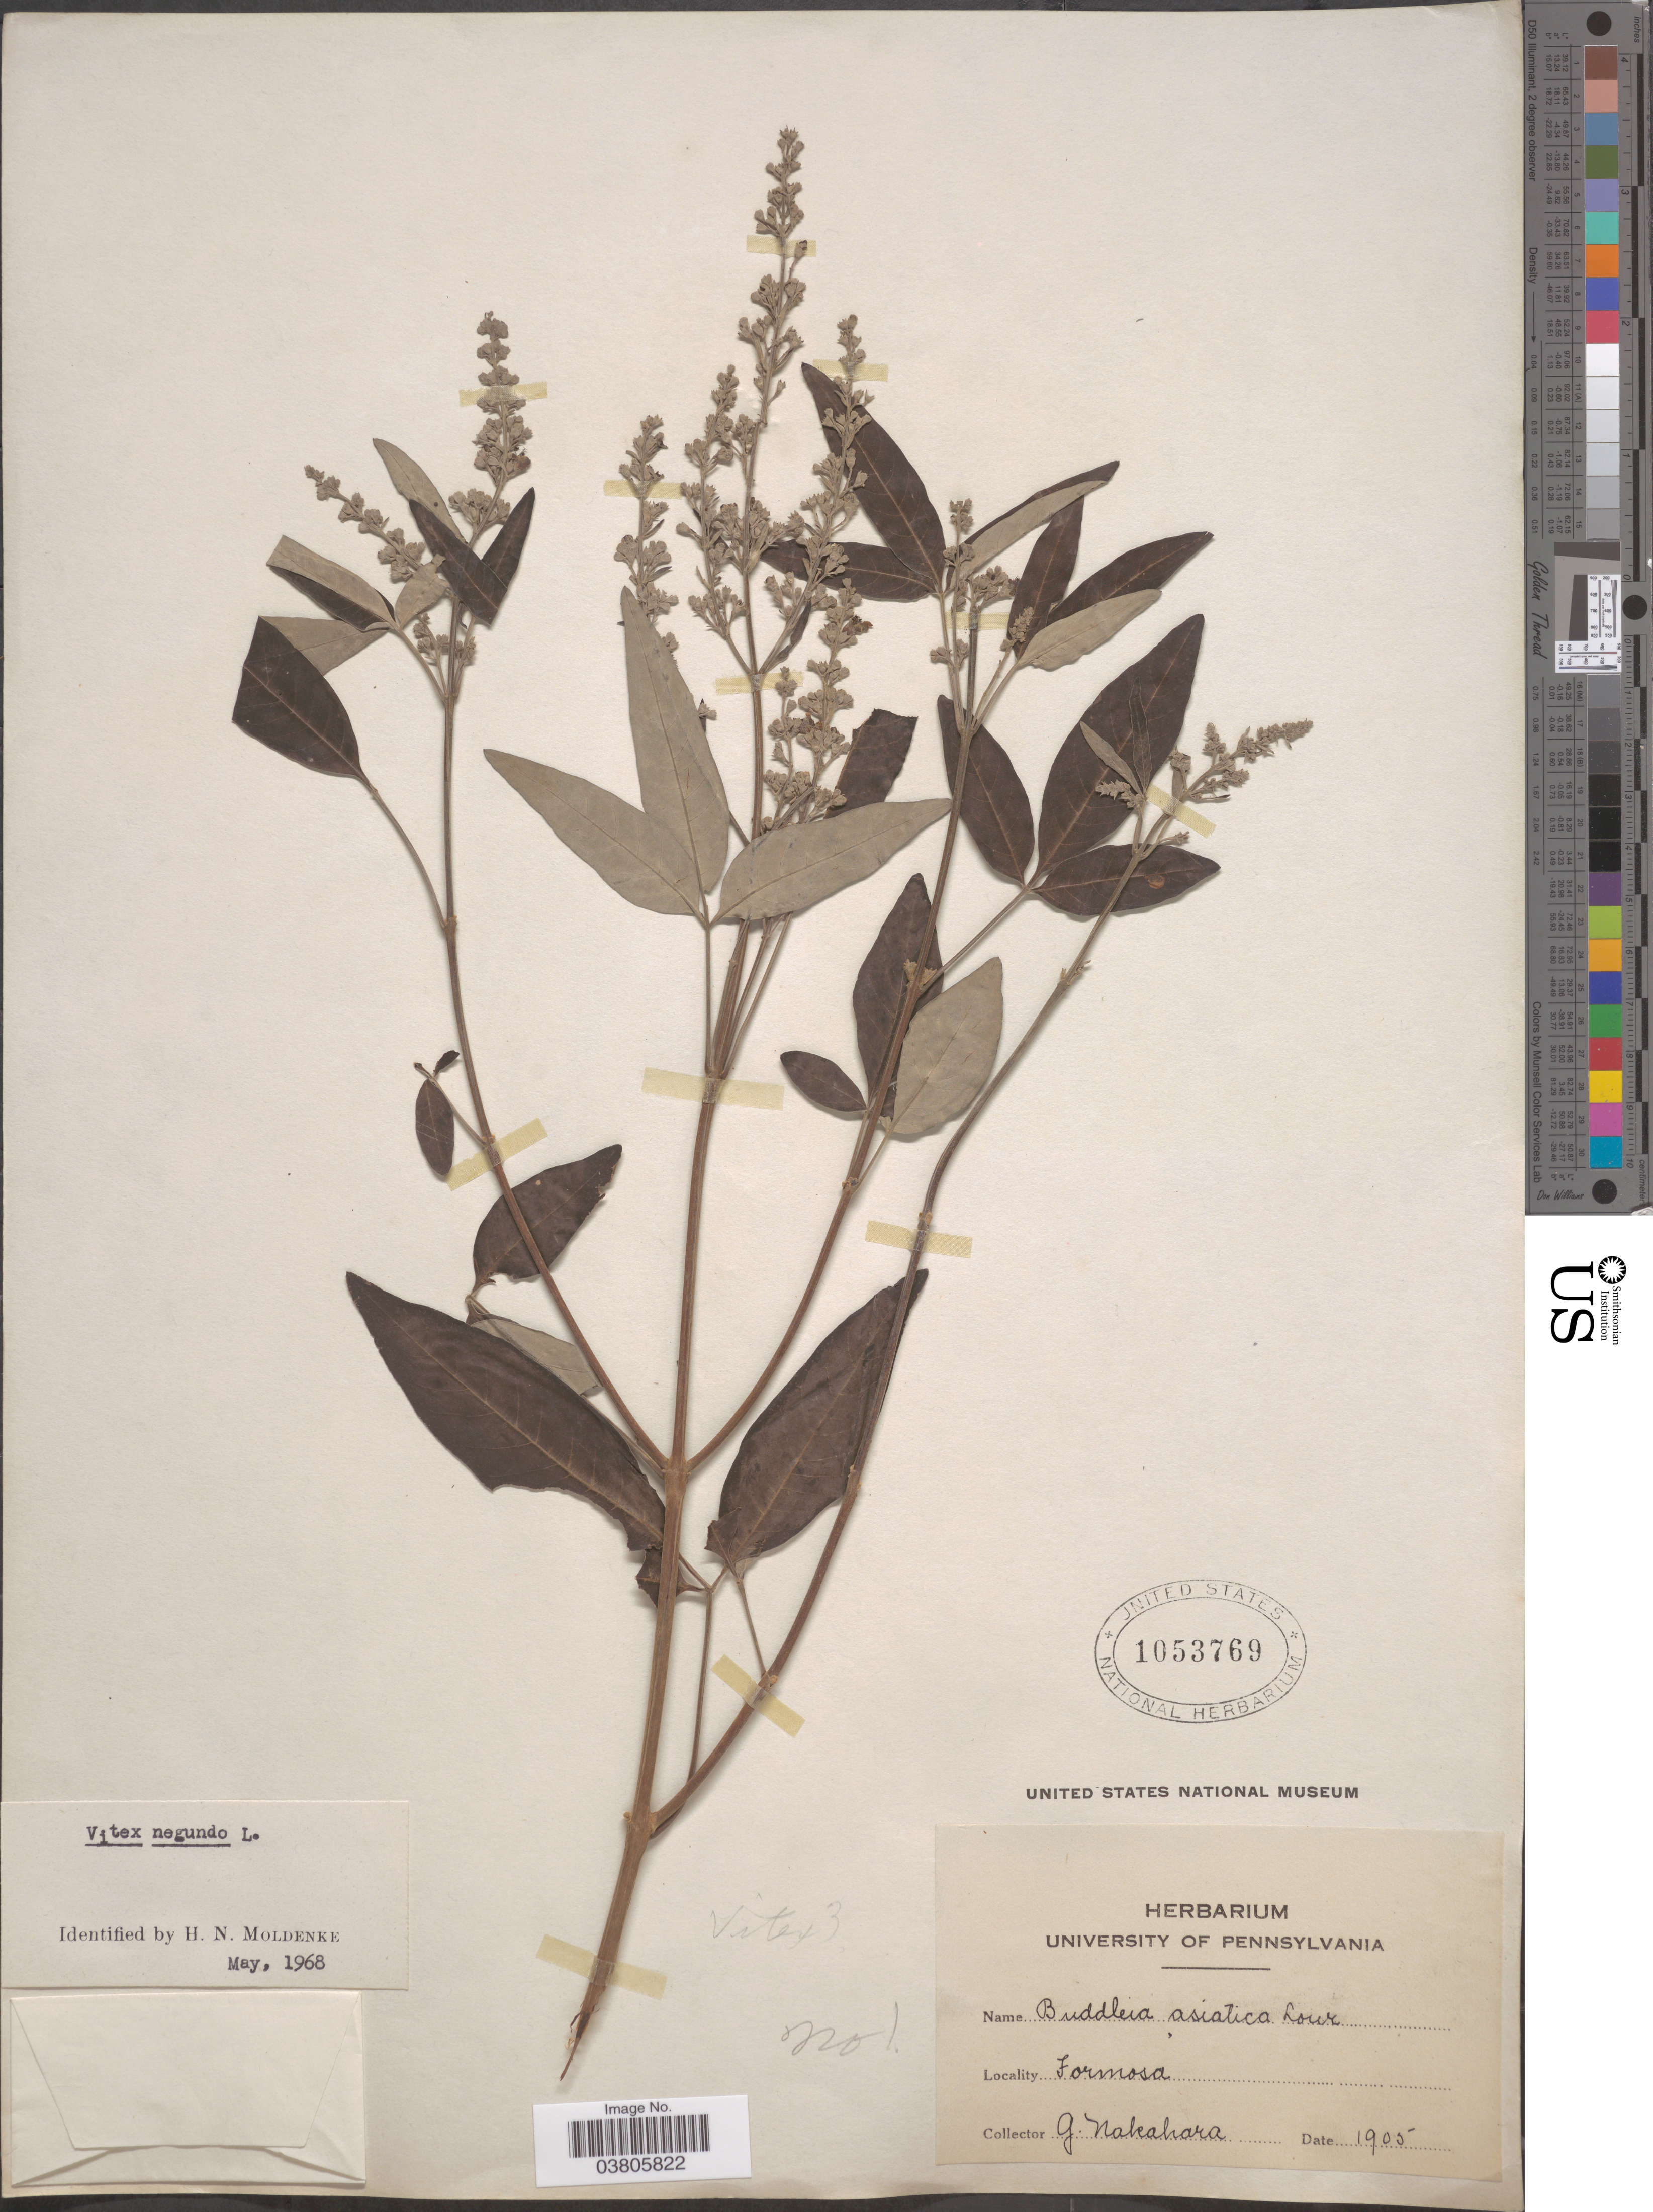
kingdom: Plantae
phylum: Tracheophyta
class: Magnoliopsida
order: Lamiales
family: Lamiaceae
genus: Vitex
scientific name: Vitex negundo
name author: L.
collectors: G. Nakahara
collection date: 1905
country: Taiwan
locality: Formosa.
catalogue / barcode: US 1053769